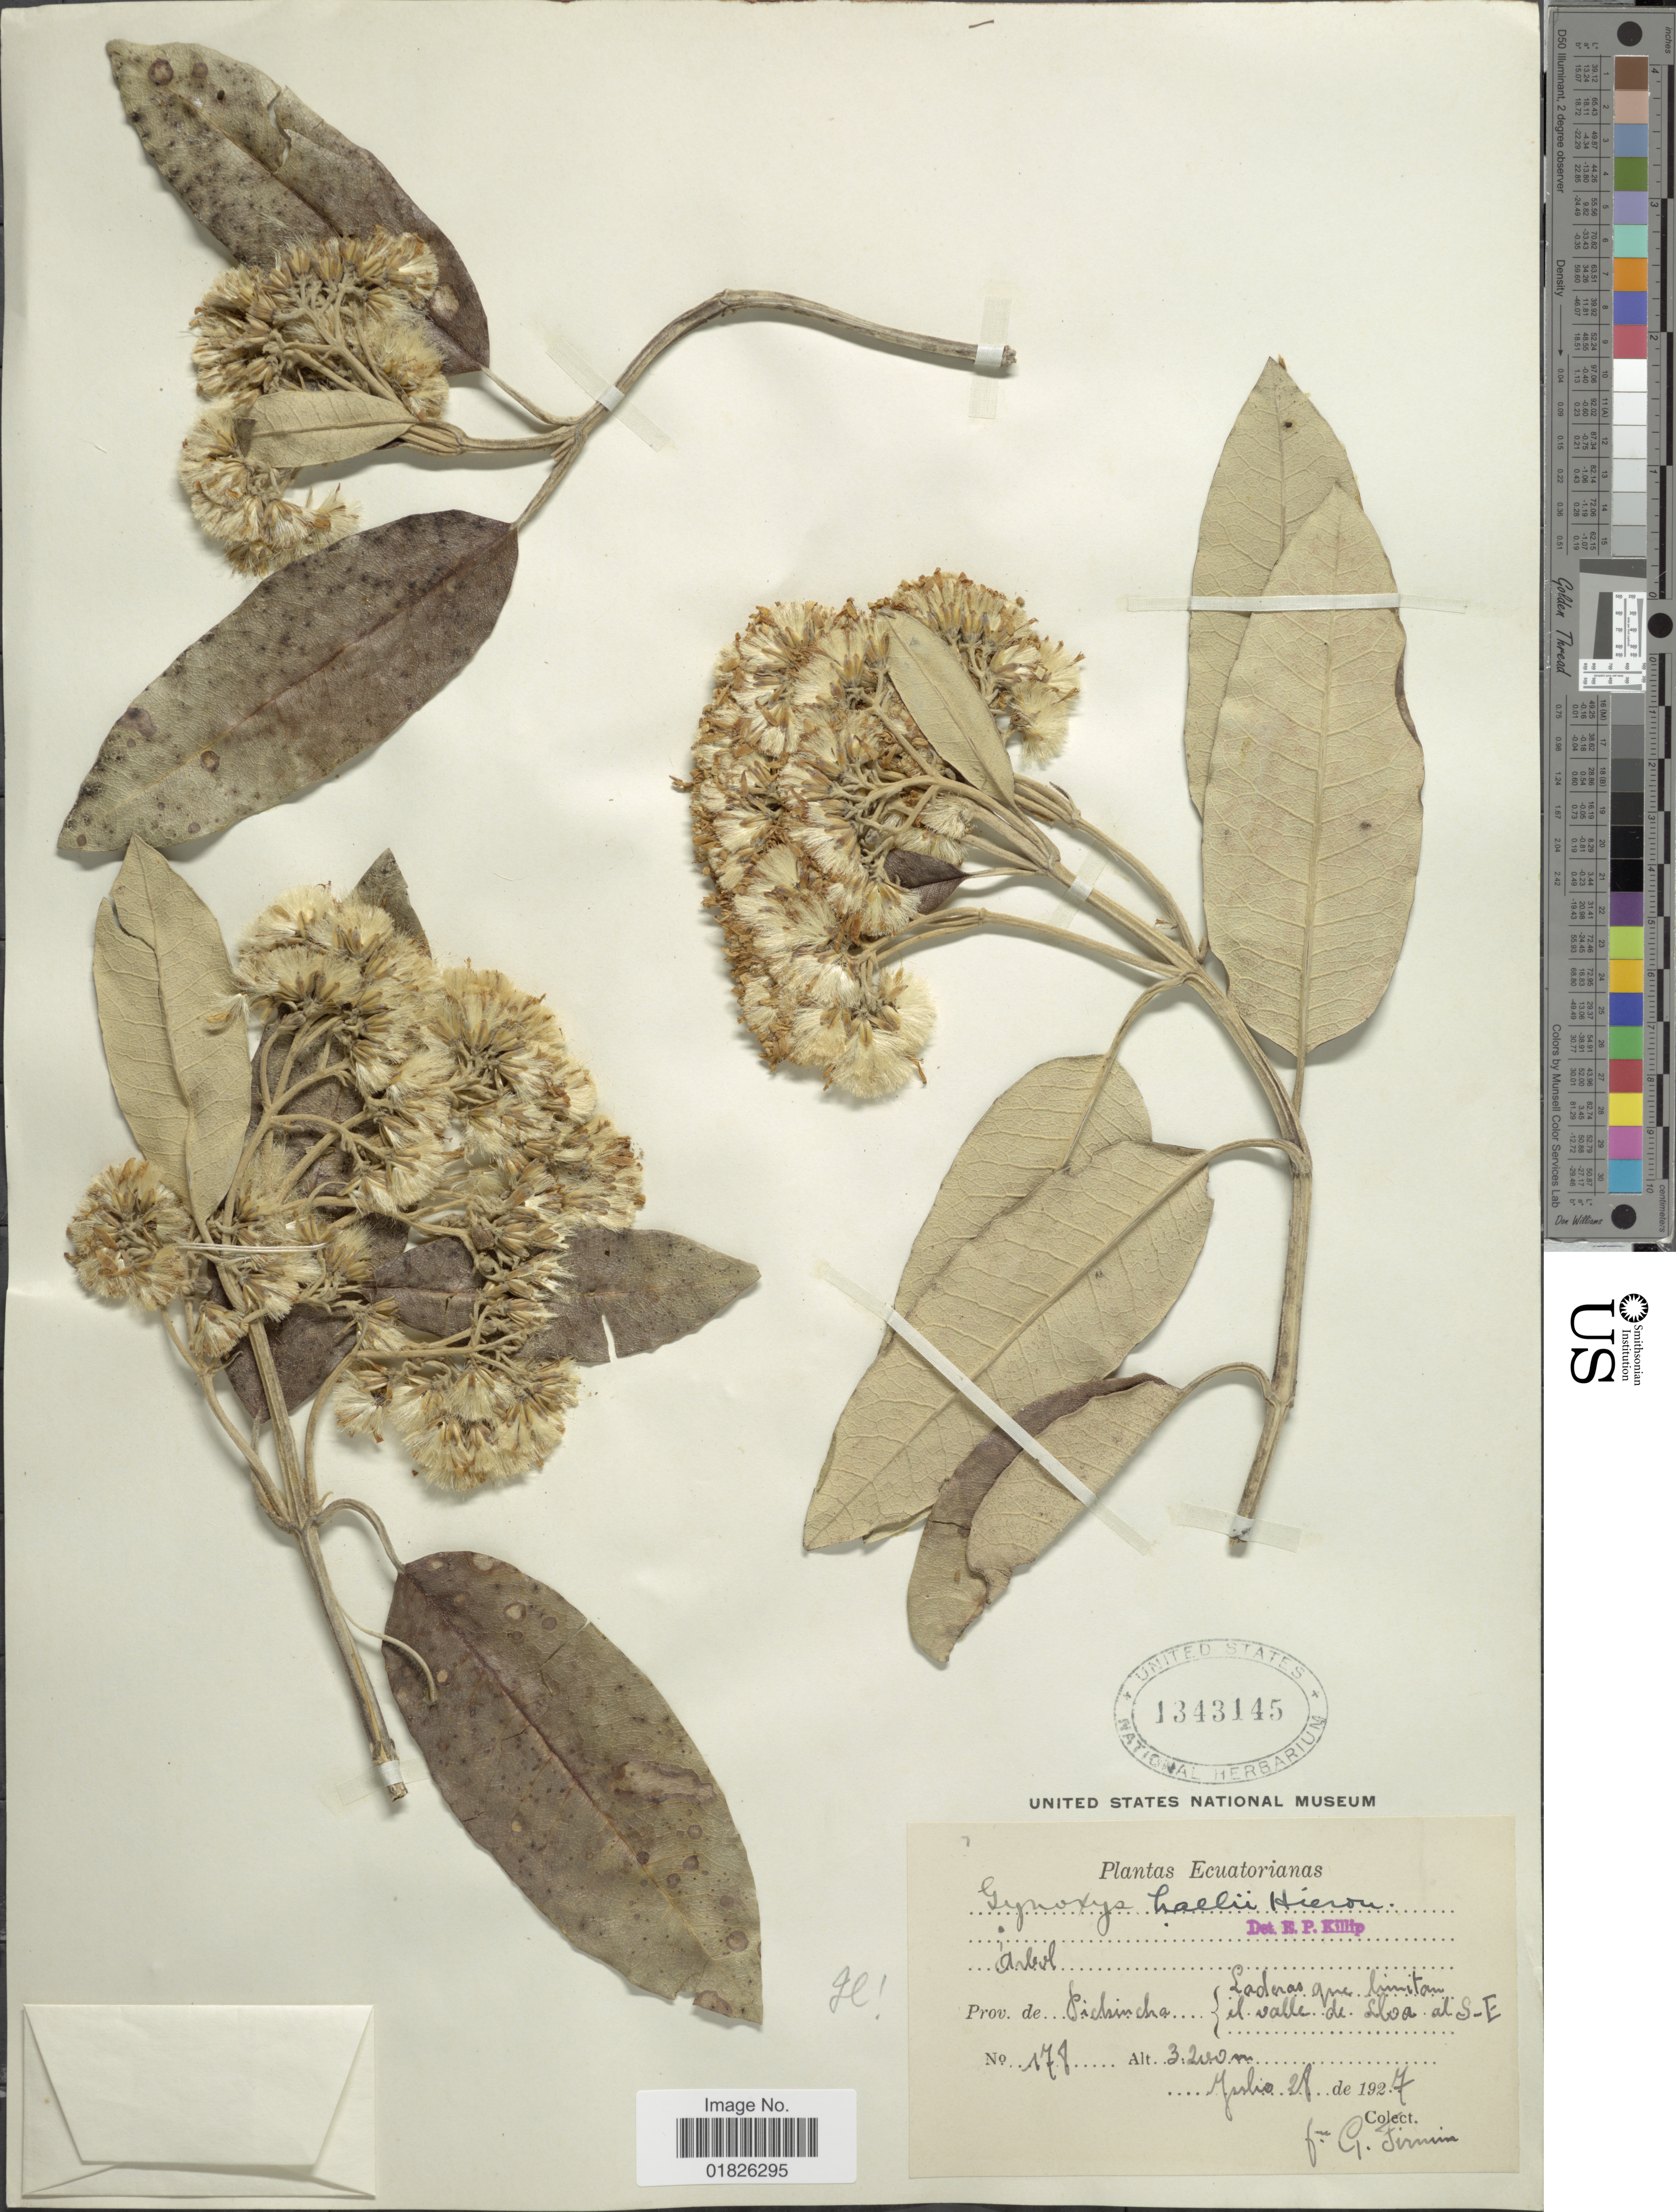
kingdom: Plantae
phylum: Tracheophyta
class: Magnoliopsida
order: Asterales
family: Asteraceae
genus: Gynoxys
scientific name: Gynoxys hallii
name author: Cass.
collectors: F. Firmin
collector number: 178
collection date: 1927-07-28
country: Ecuador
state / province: Pichincha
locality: Laderas que limitan el valle de Lloa al S-E.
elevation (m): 3200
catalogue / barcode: US 1343145